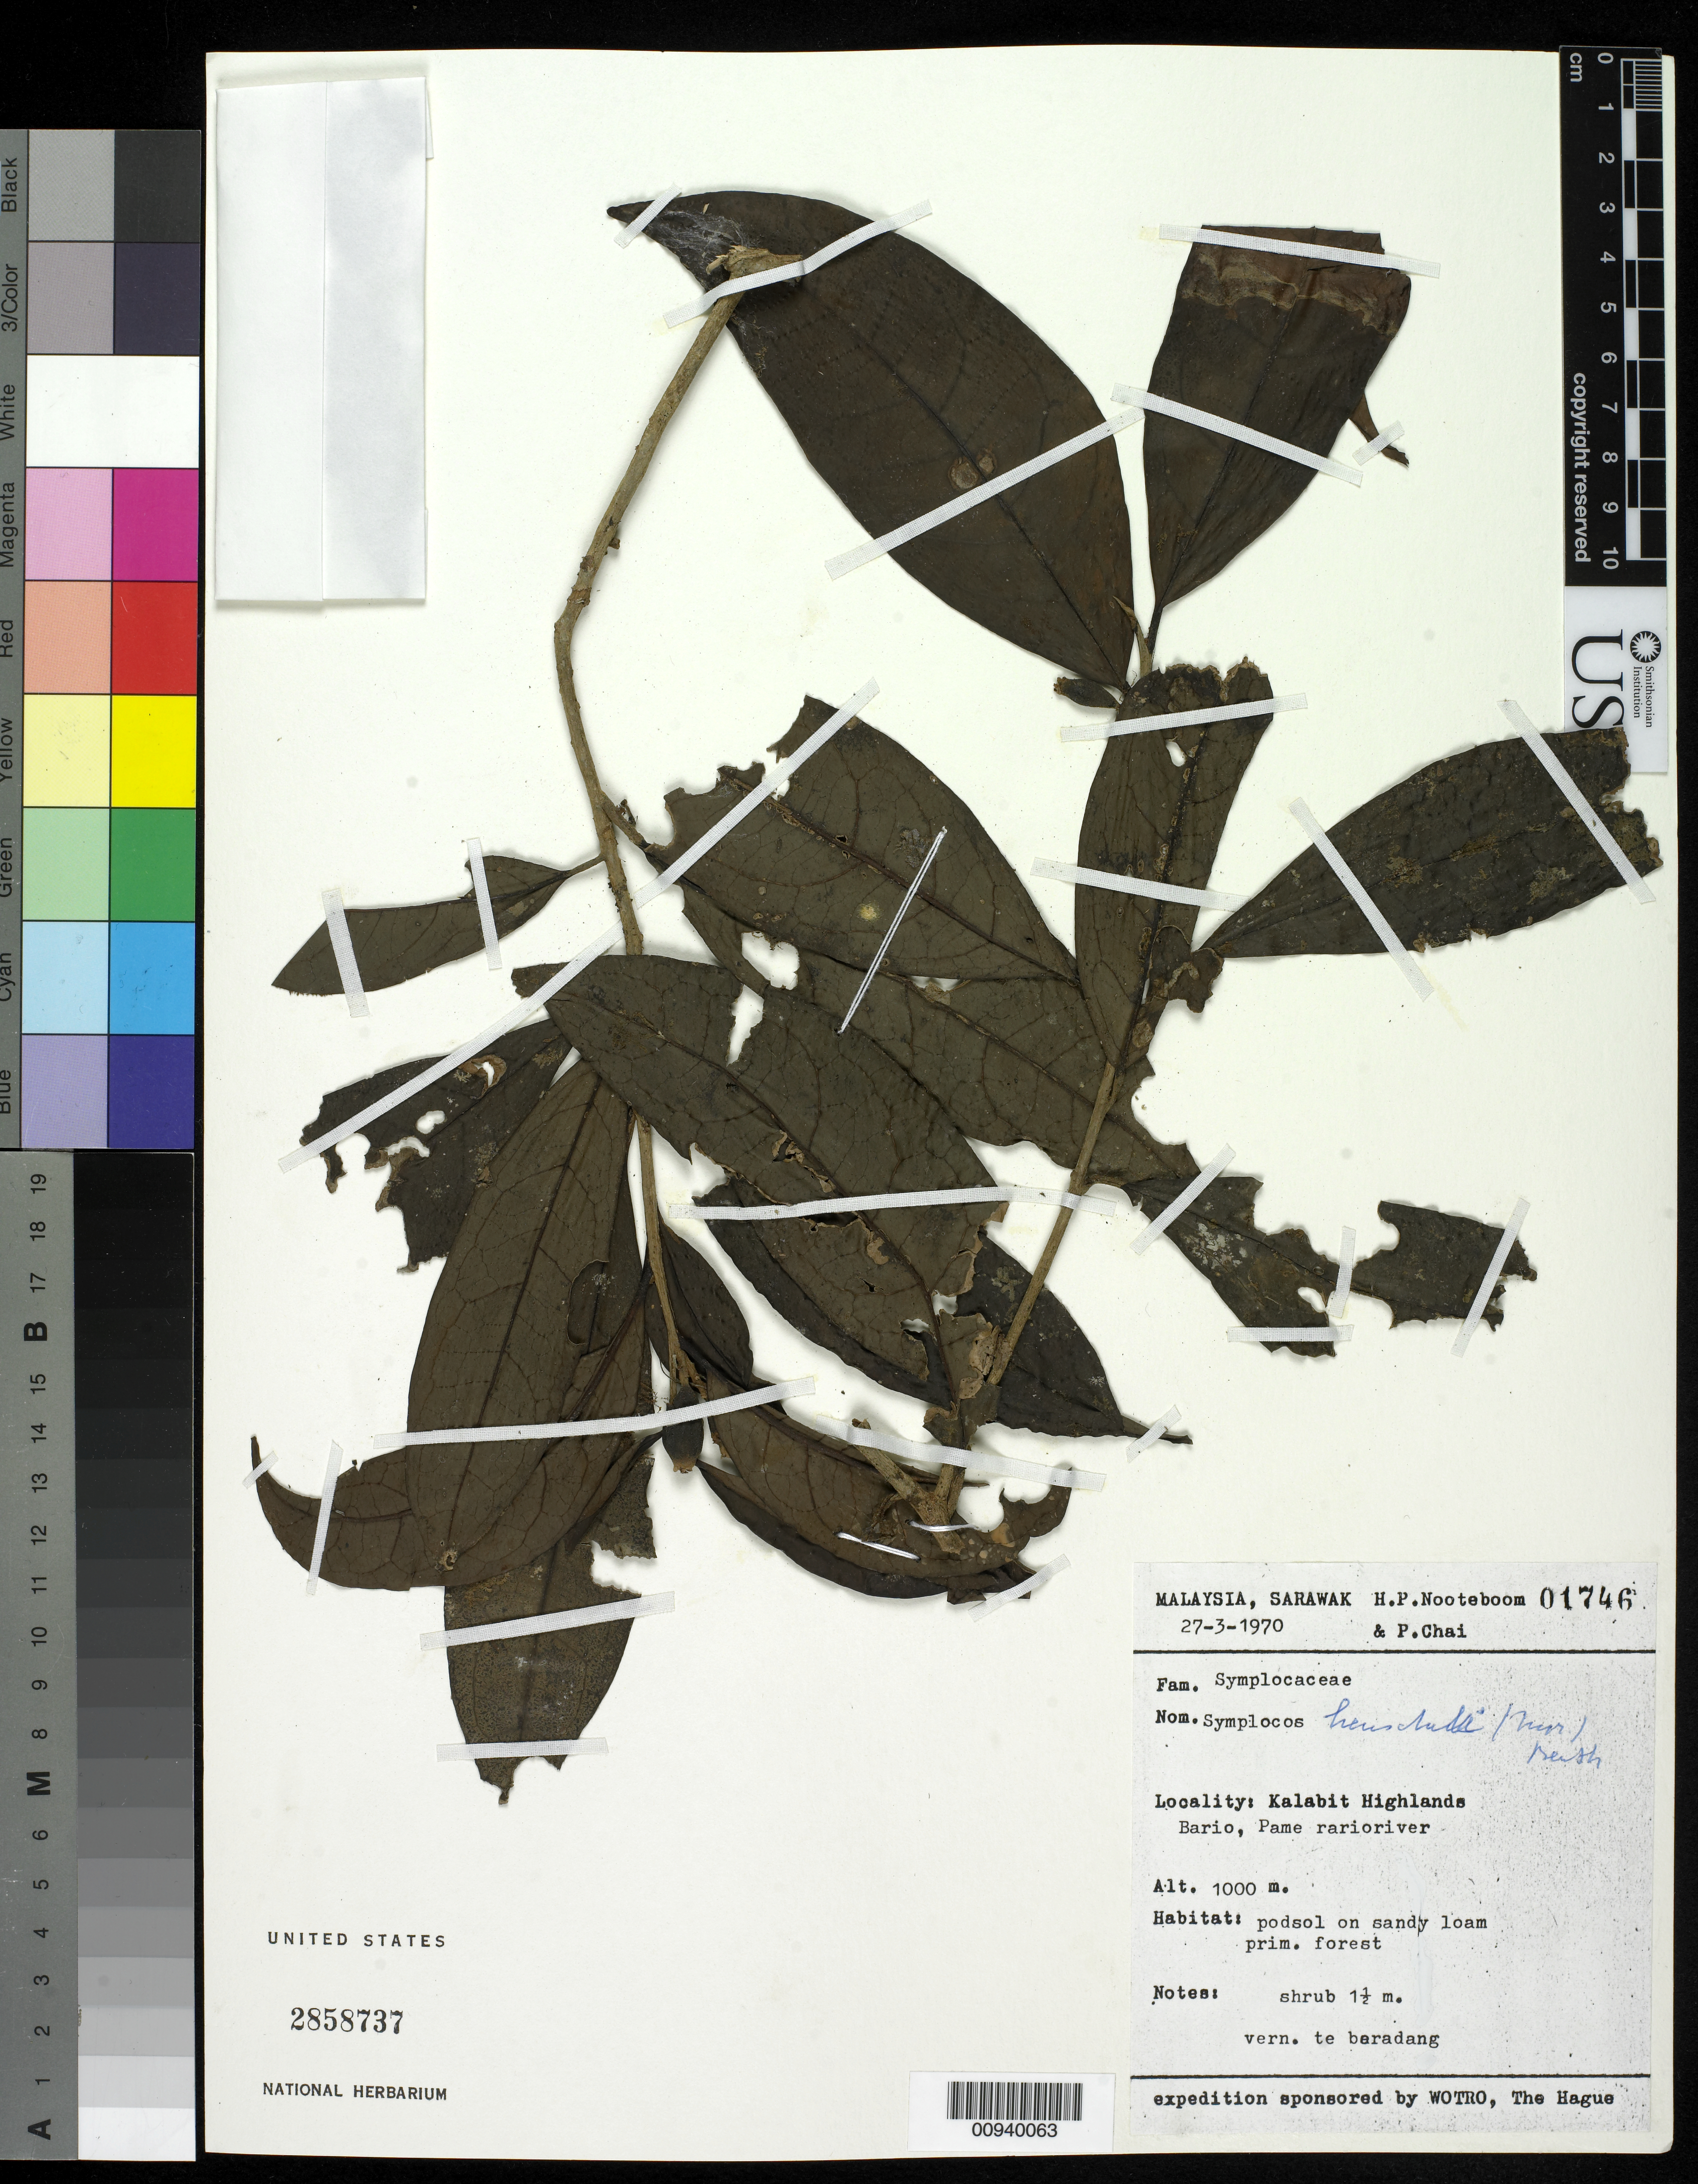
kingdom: Plantae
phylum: Tracheophyta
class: Magnoliopsida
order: Ericales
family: Symplocaceae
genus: Cordyloblaste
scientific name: Cordyloblaste henschelii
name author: Moritzi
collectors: H. P. Nooteboom & P. Chai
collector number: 1746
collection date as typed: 27 Mar 1970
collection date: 1970-03-27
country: Malaysia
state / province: Sarawak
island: Borneo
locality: Kalabit Highlands, Bario, Pame rarioriver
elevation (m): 1000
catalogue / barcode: US 2858737